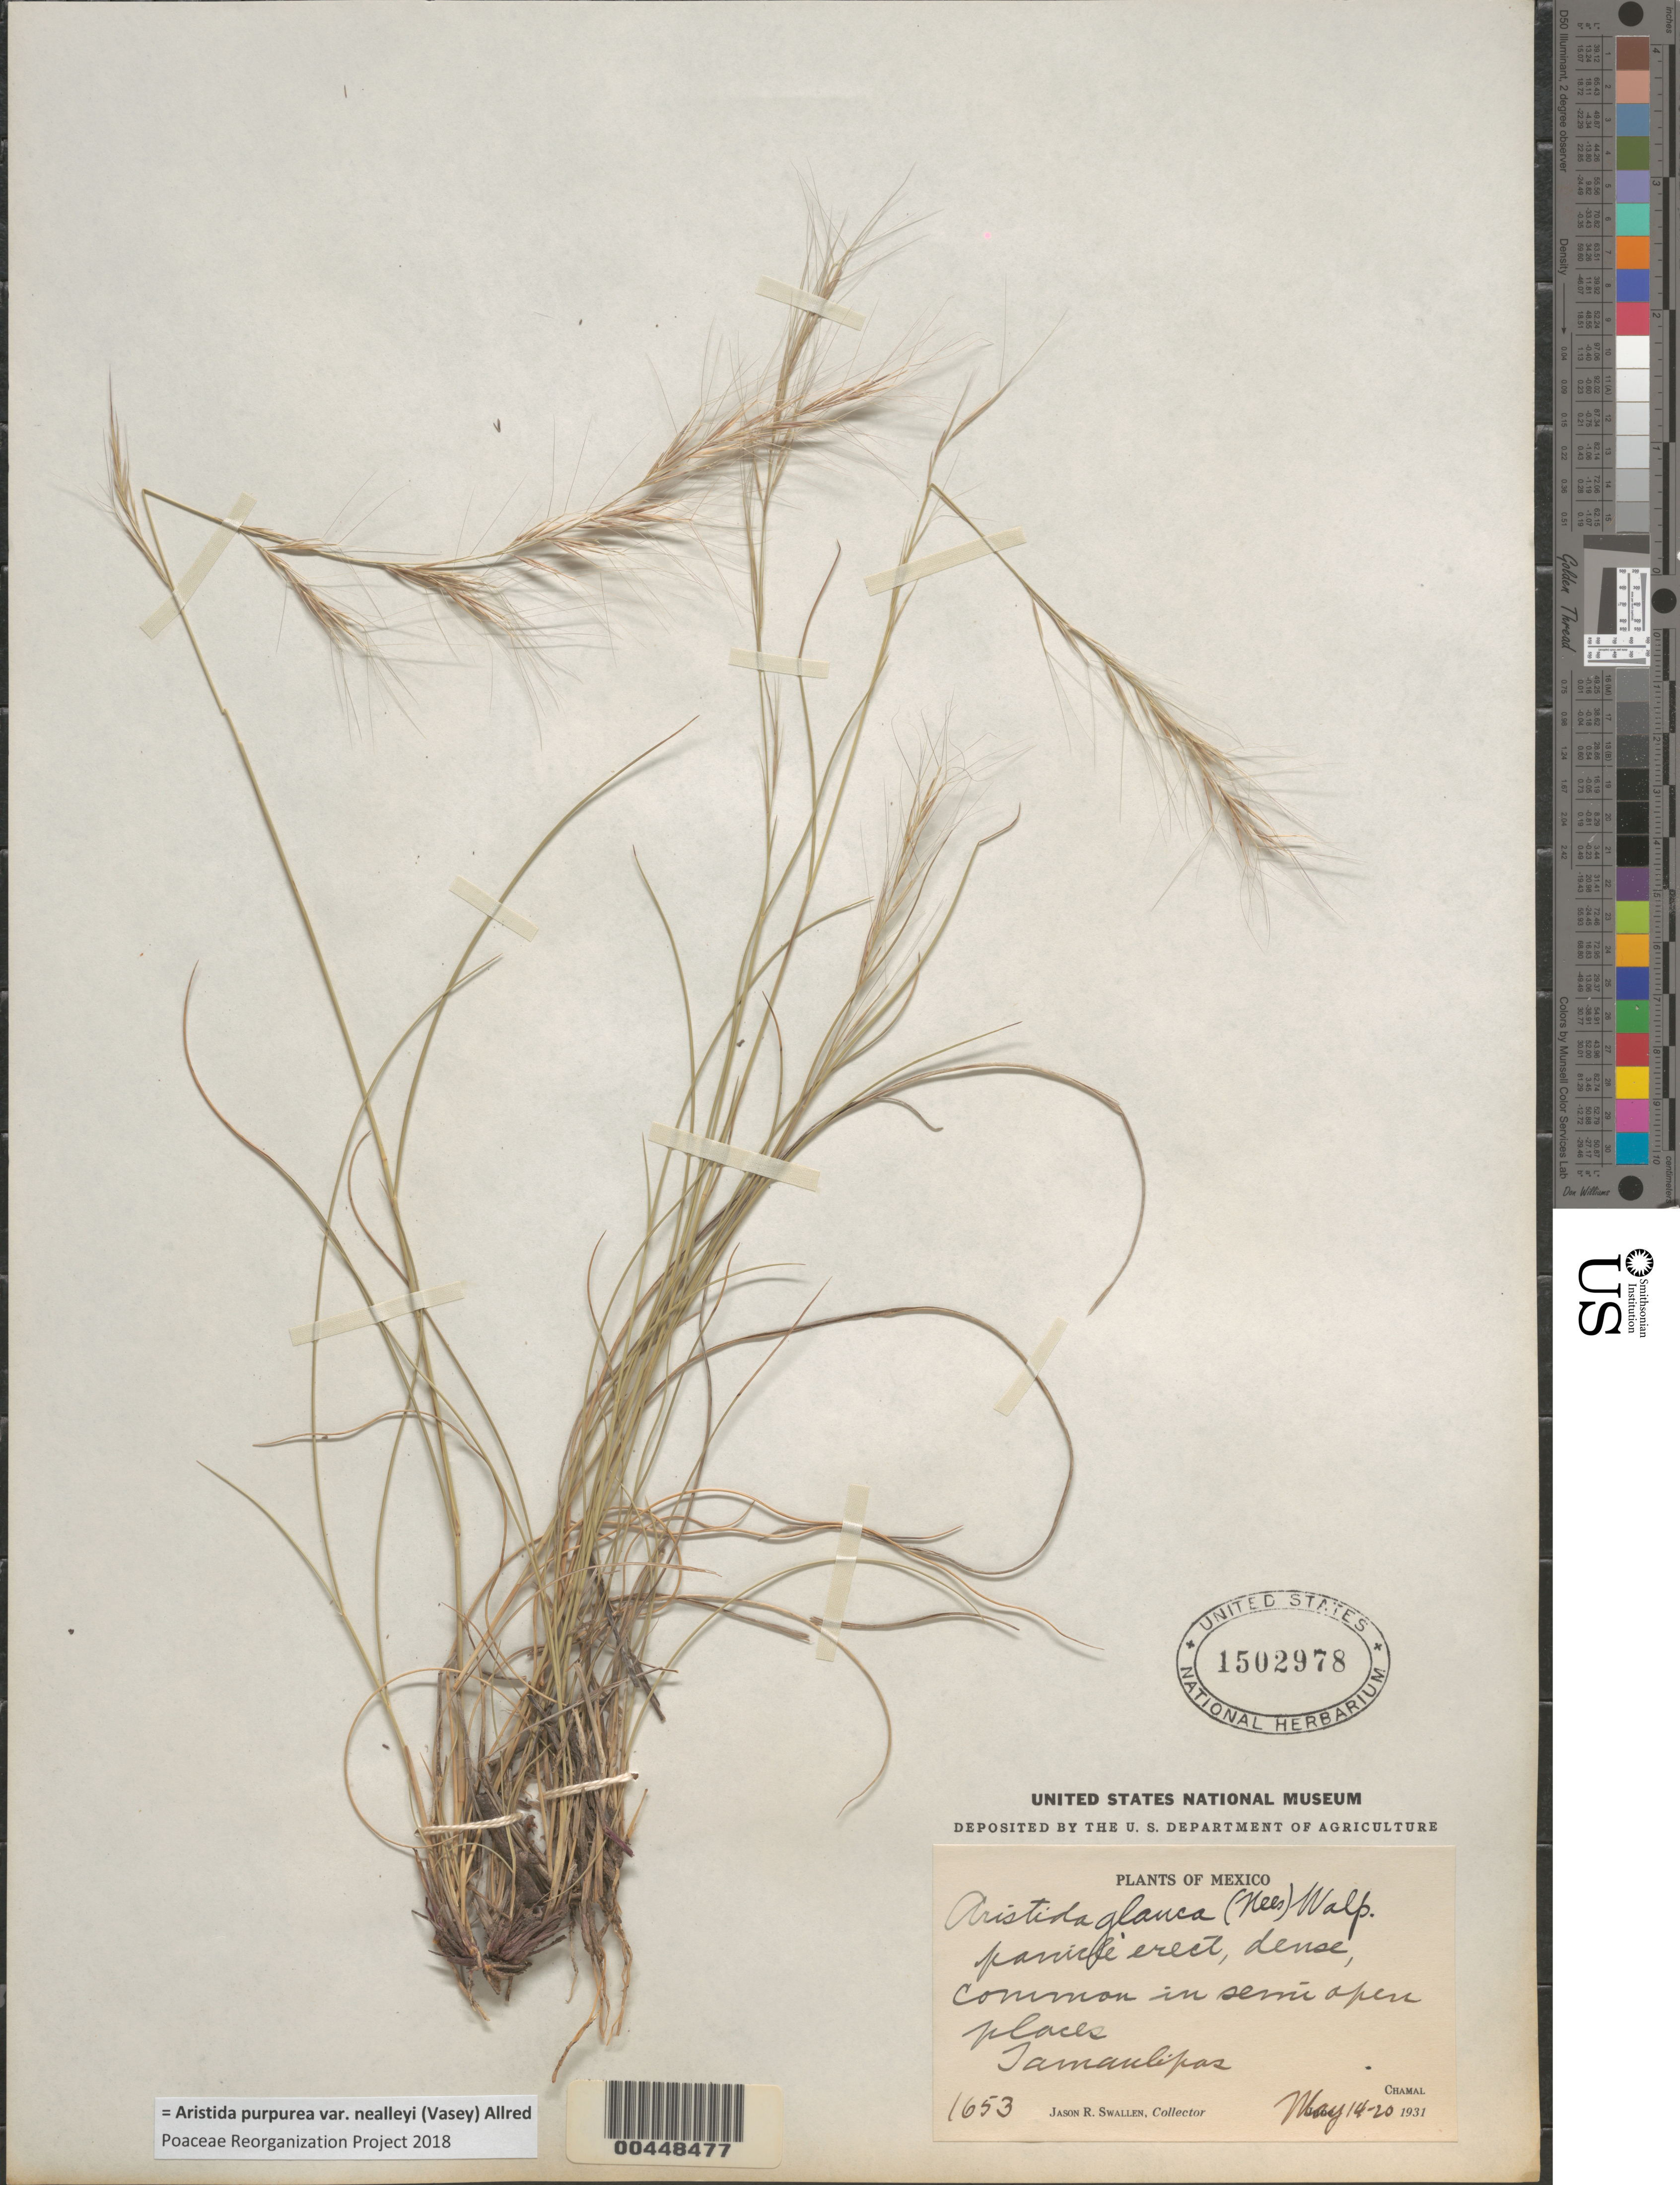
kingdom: Plantae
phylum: Tracheophyta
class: Liliopsida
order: Poales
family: Poaceae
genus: Aristida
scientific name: Aristida purpurea var. nealleyi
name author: (Vasey) Allred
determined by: Poaceae Reorganization Project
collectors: J. R. Swallen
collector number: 1653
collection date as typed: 14 May 1931 to 20 May 1931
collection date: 1931-05-14/1931-05-20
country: Mexico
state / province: Tamaulipas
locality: Chamal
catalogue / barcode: US 1502978